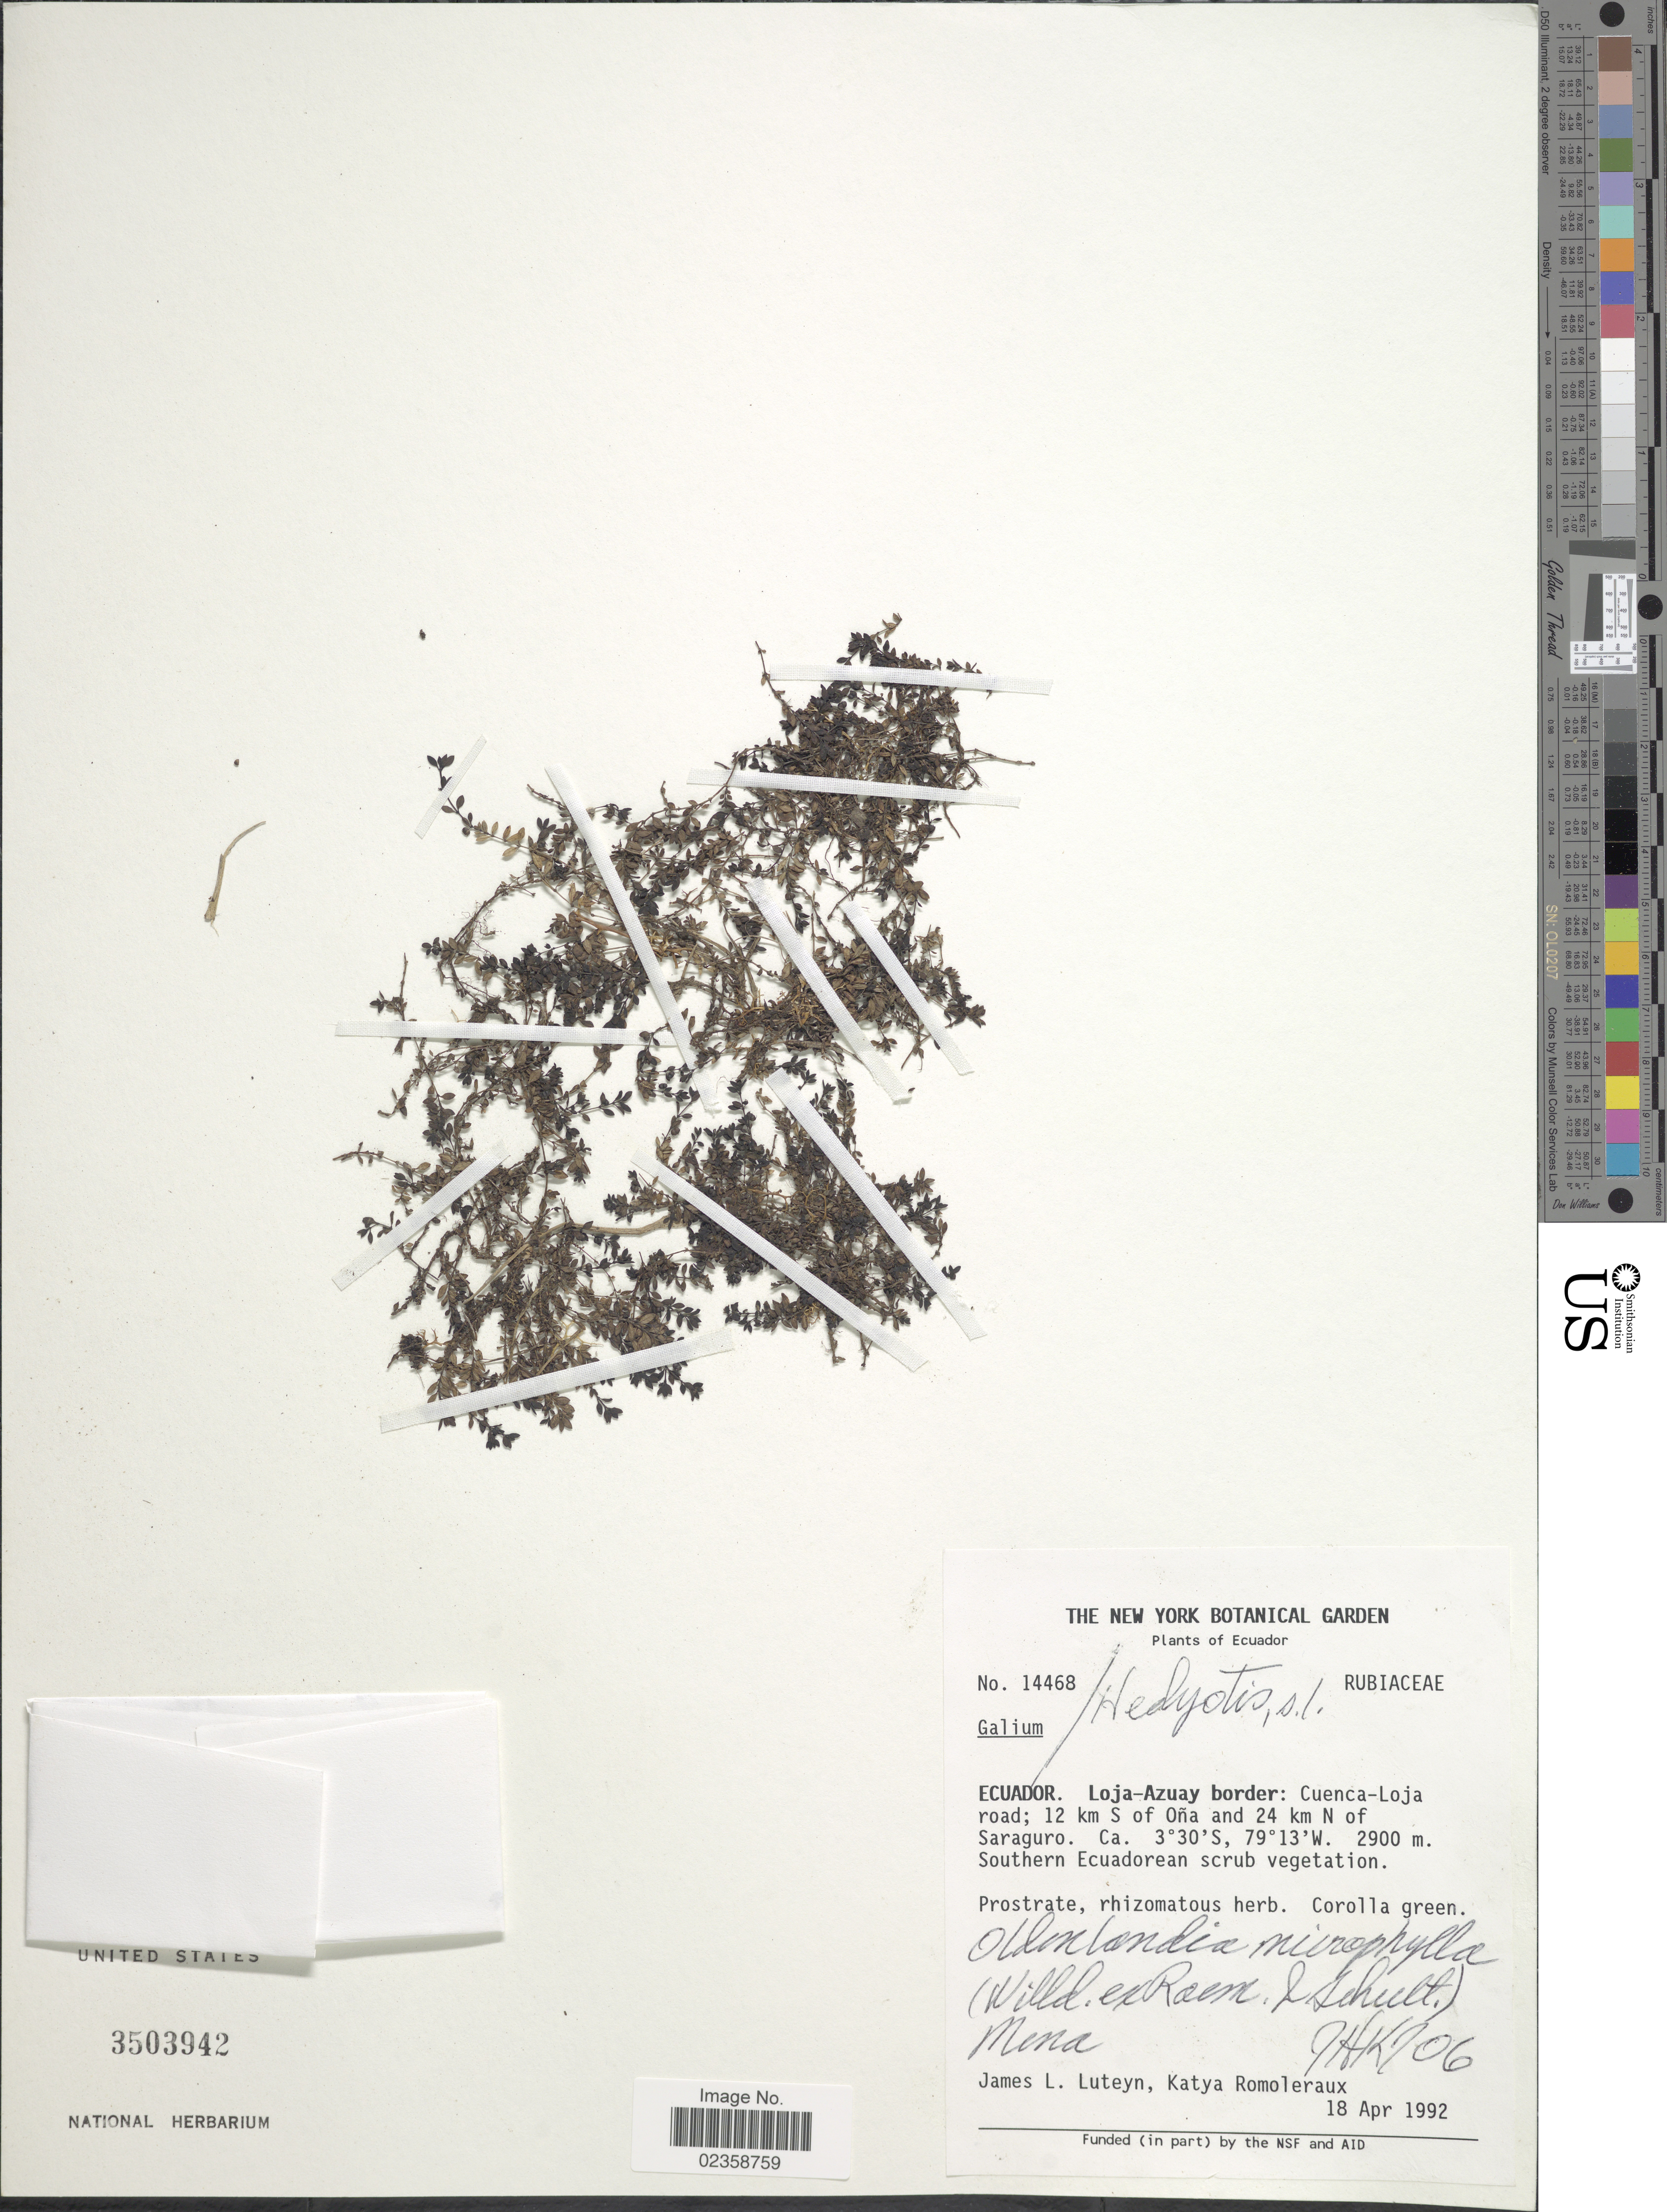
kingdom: Plantae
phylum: Tracheophyta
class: Magnoliopsida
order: Gentianales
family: Rubiaceae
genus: Oldenlandia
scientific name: Oldenlandia microphylla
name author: De Wild. & Durand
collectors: J. L. Luteyn & K. Romoleraux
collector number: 14468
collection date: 1992-04-18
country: Ecuador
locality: Loja-Azuay border: Cuenca-Loja road; 12 km S of Ona and 24 km N of Saraguro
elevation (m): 2900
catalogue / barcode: US 3503942